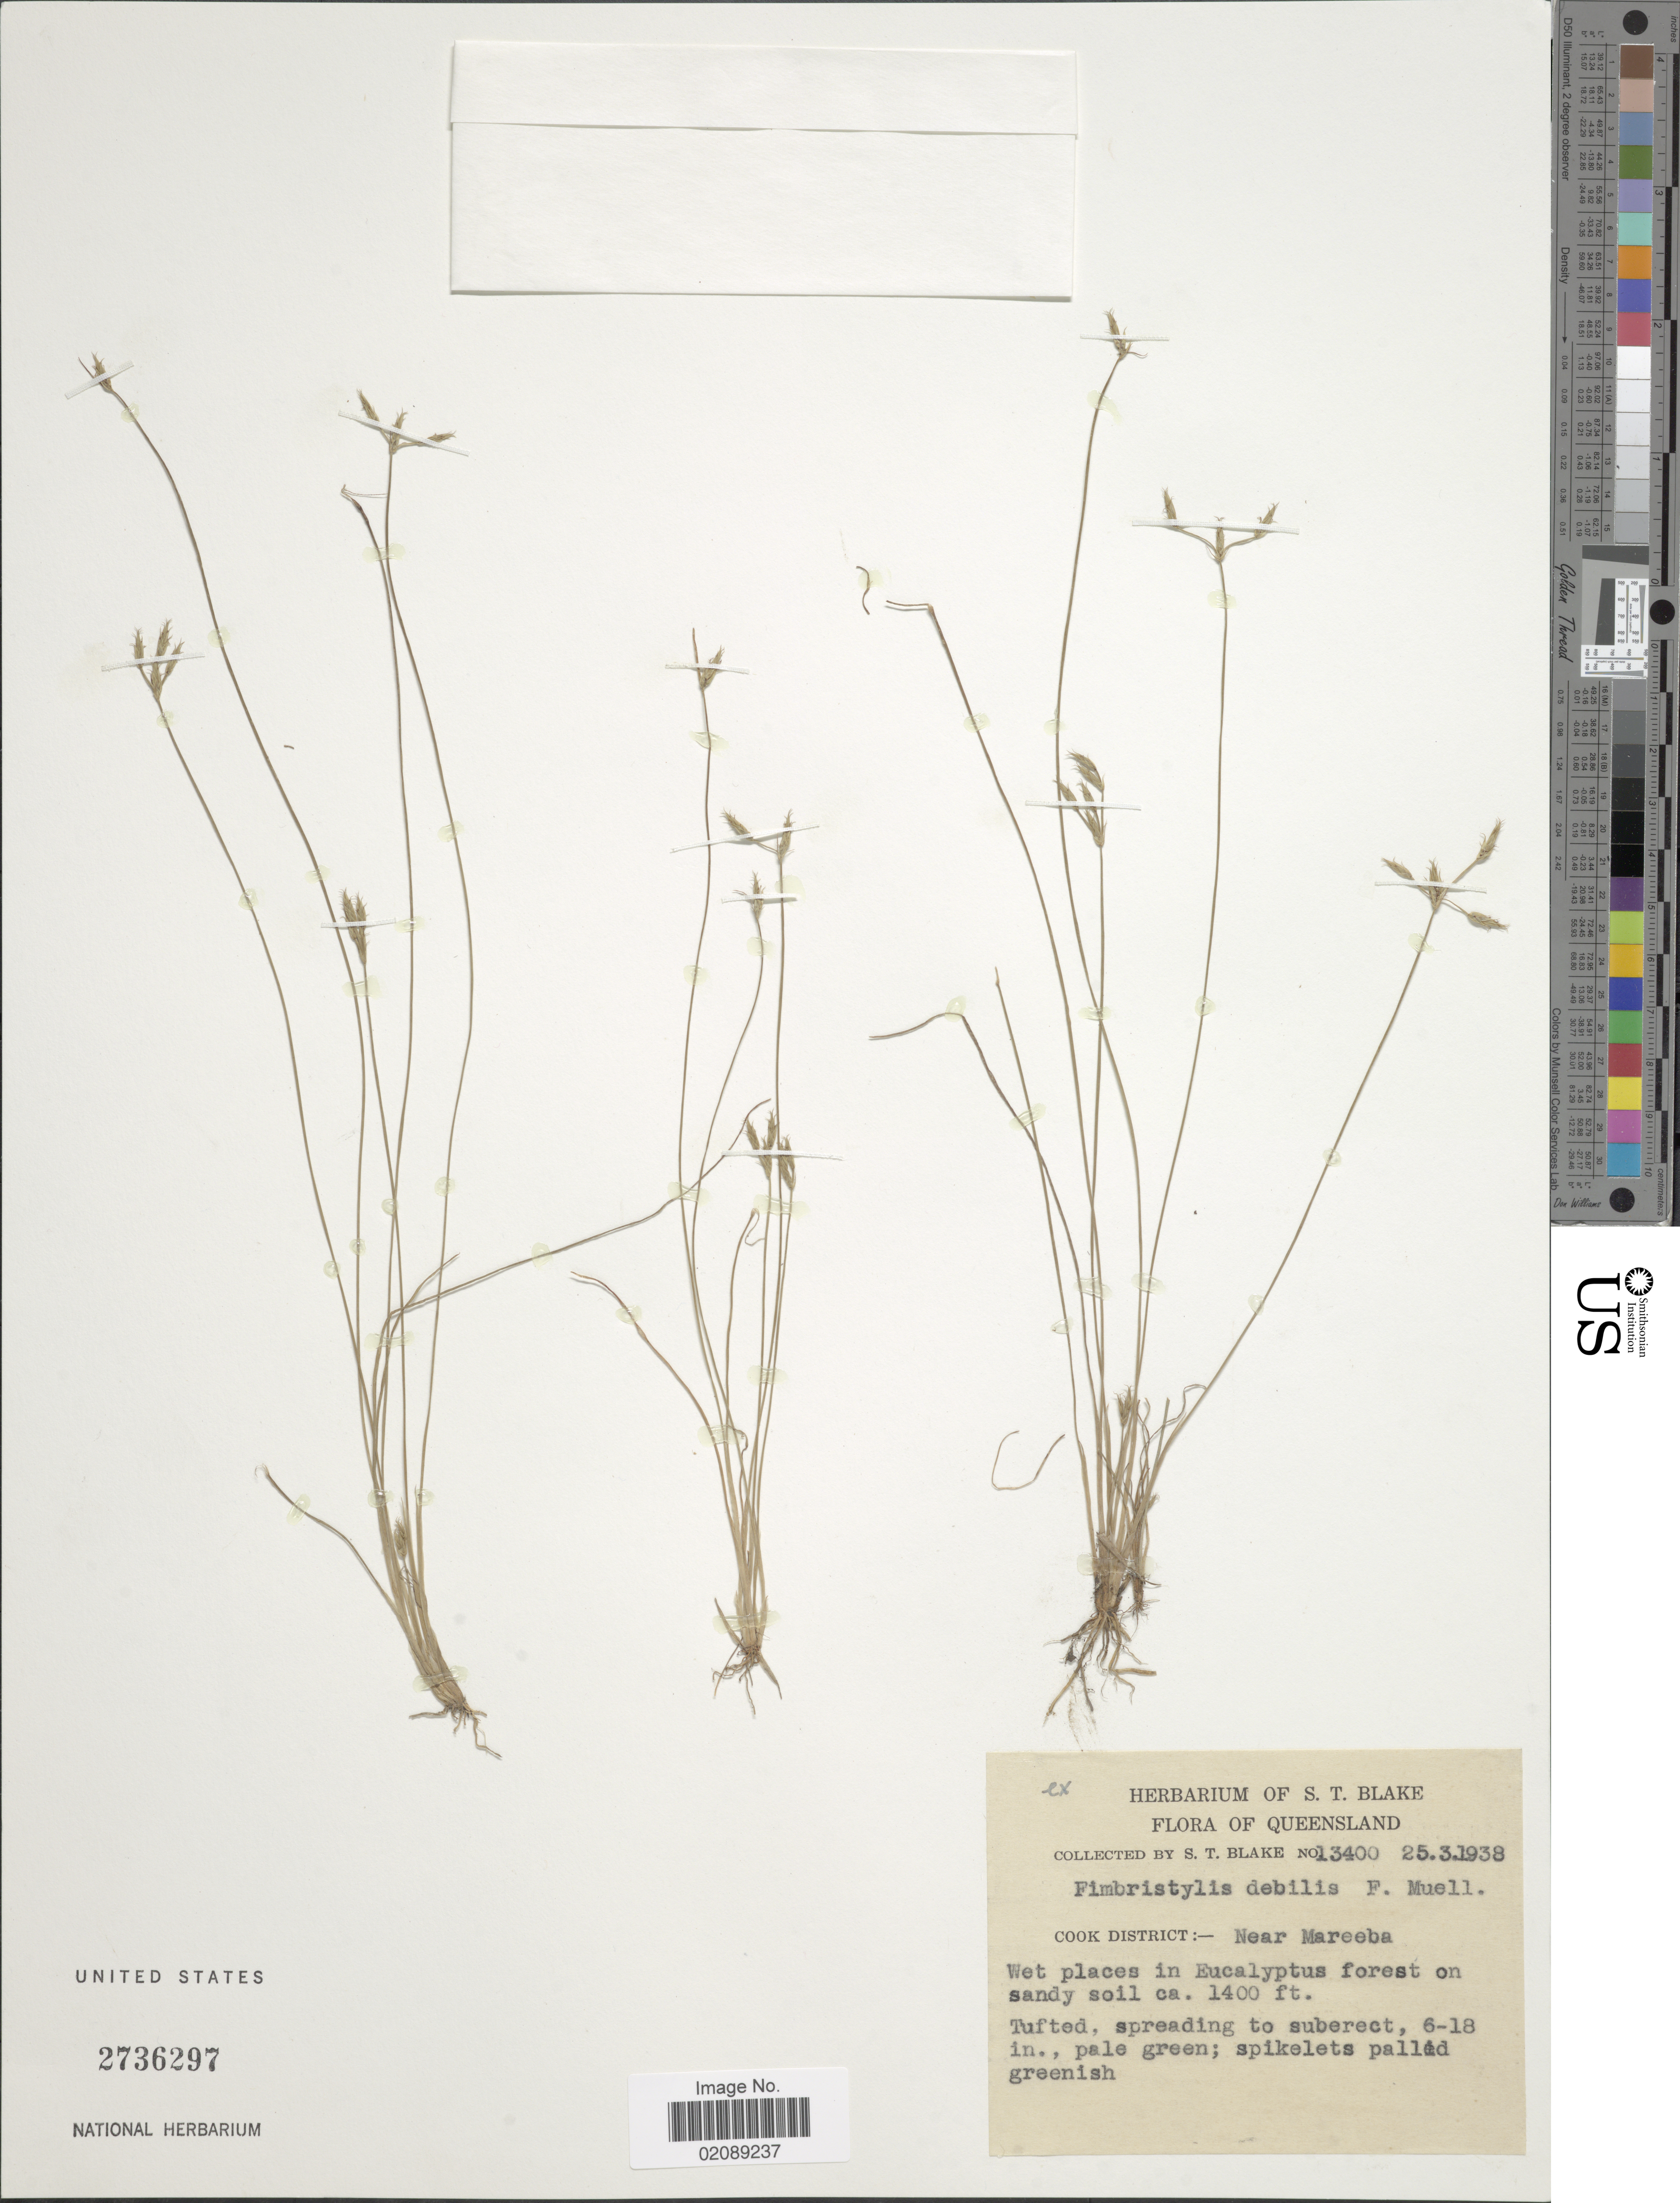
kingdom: Plantae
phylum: Tracheophyta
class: Liliopsida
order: Poales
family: Cyperaceae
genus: Fimbristylis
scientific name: Fimbristylis debilis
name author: Steud.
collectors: S. T. Blake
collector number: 13400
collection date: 1938-03-25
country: Australia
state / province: Queensland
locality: Cook District: -Near Mareeba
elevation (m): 427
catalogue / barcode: US 2736297